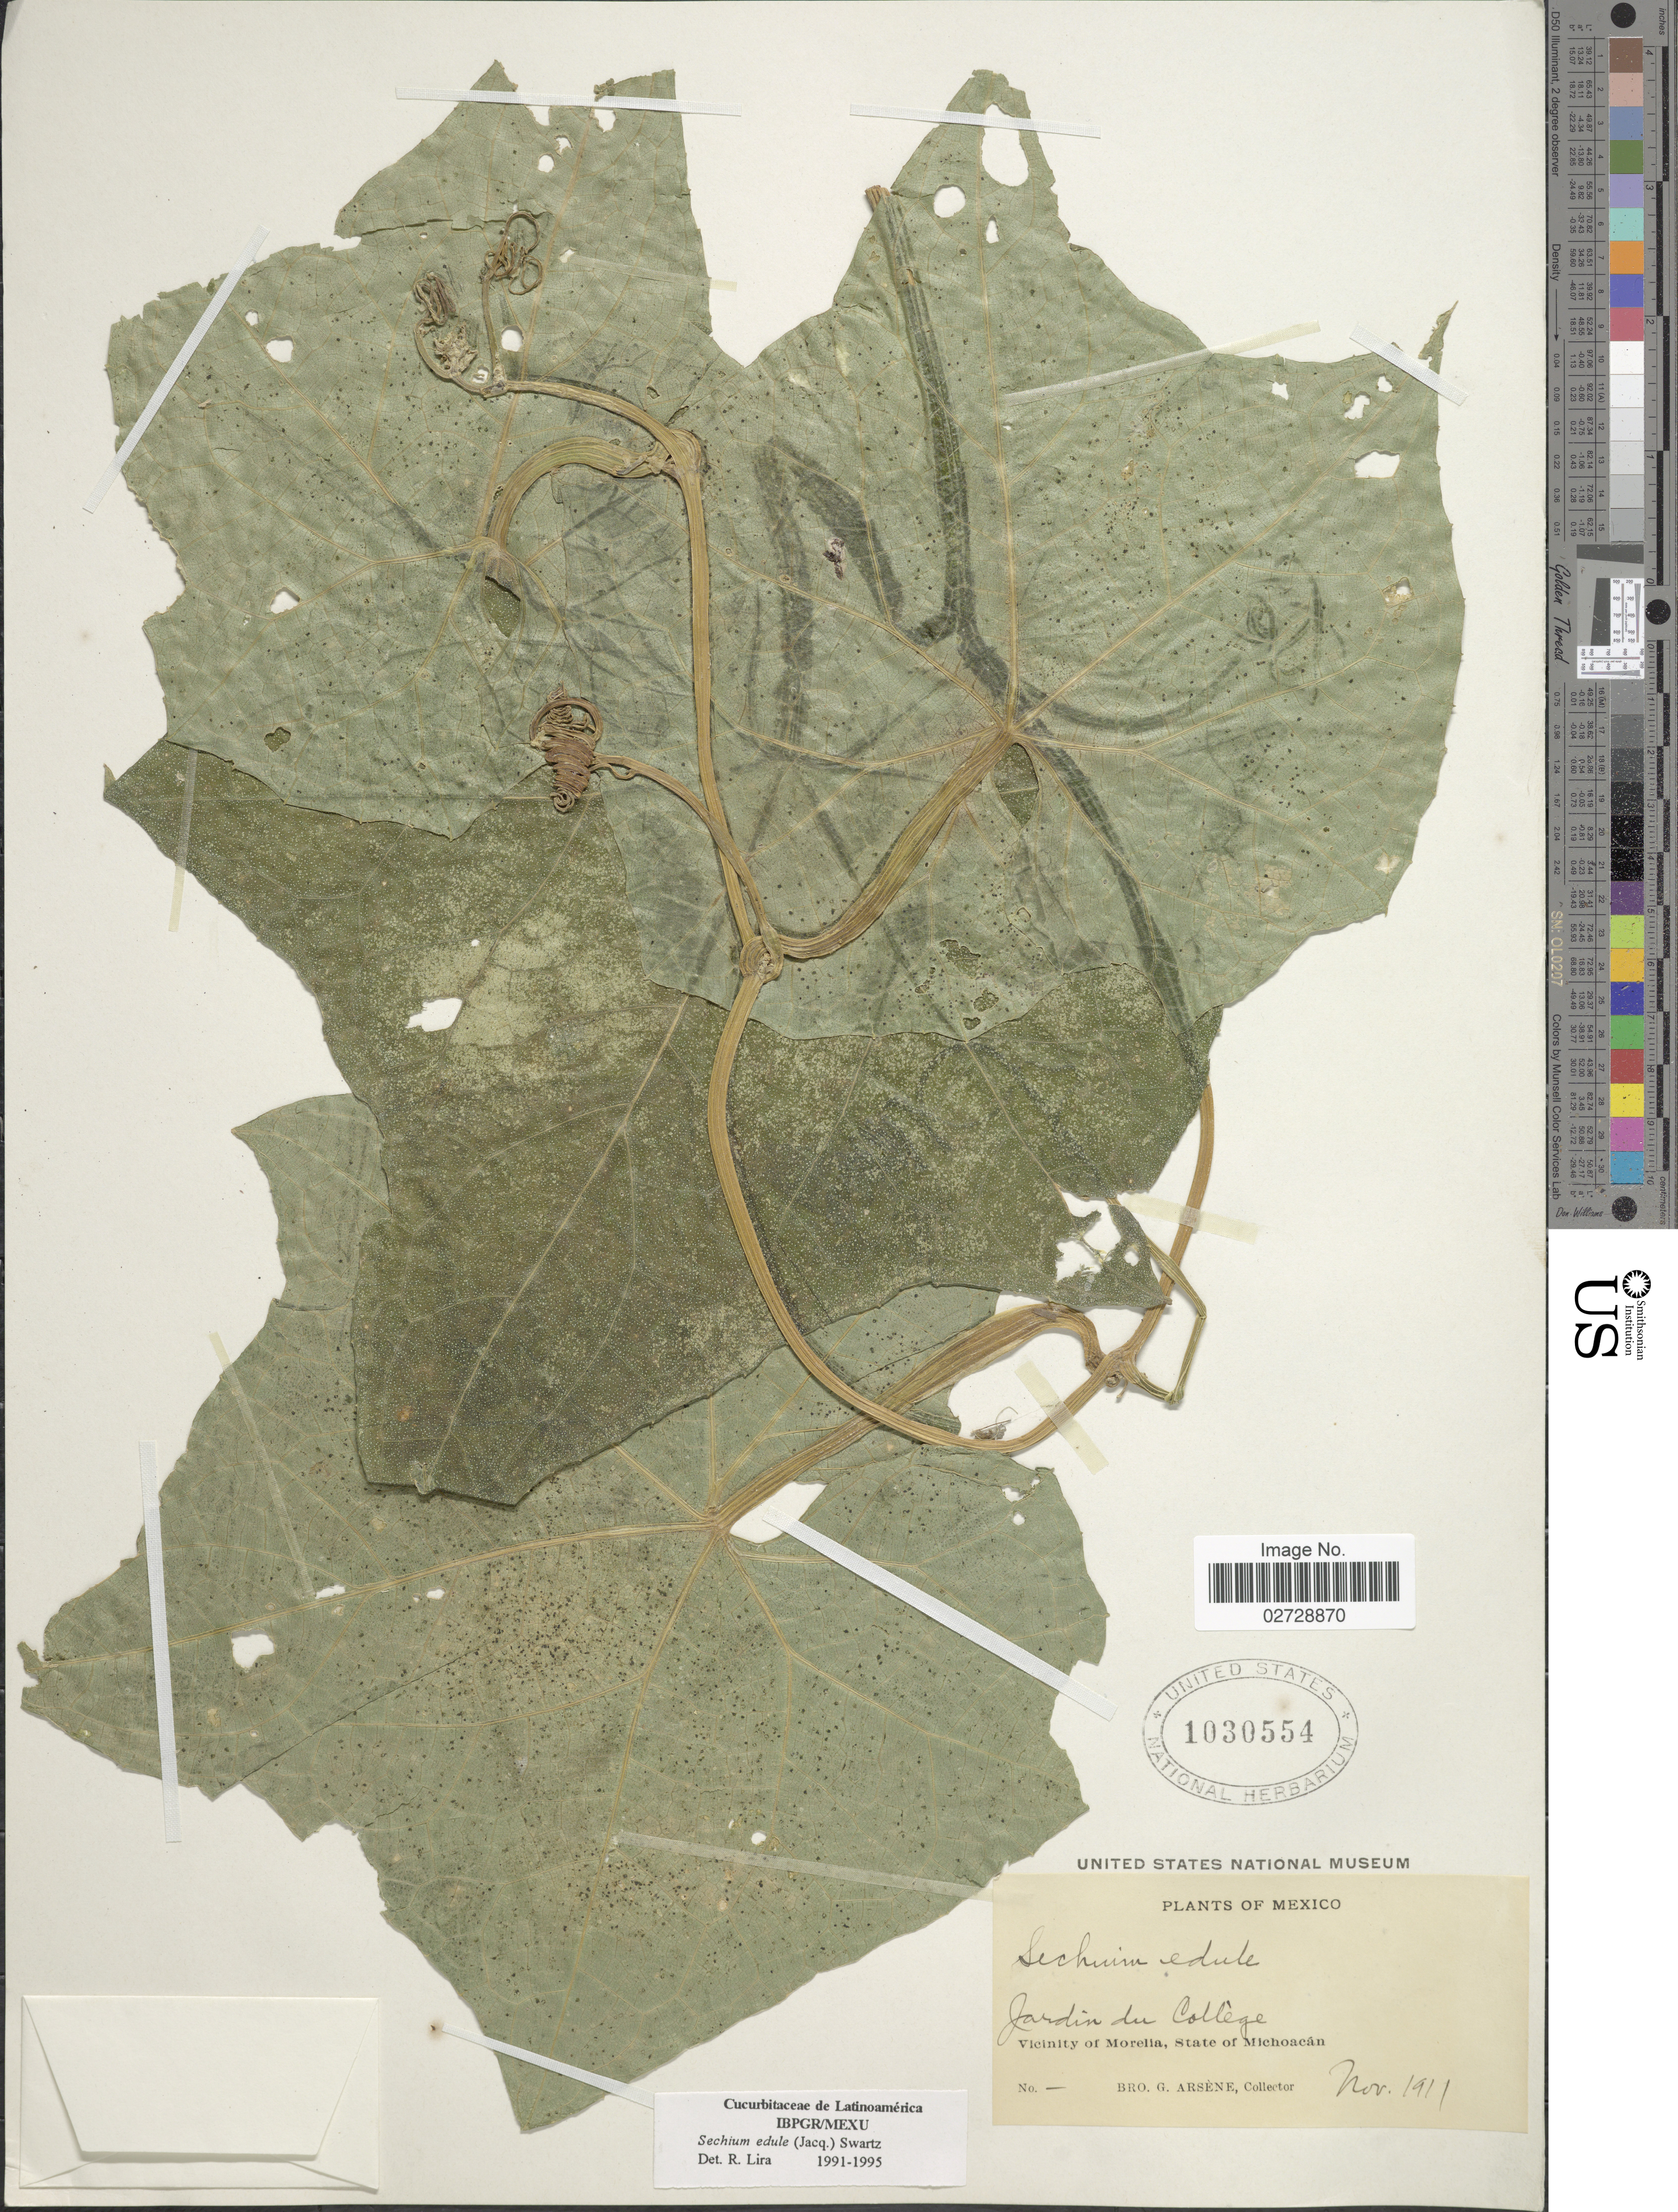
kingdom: Plantae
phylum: Tracheophyta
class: Magnoliopsida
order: Cucurbitales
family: Cucurbitaceae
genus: Sicyos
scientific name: Sicyos edulis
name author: Jacq.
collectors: Bro. G. Arsène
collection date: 1911-11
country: Mexico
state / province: Michoacán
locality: Jardin du College. Vicinity of Morelia.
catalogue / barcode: US 1030554